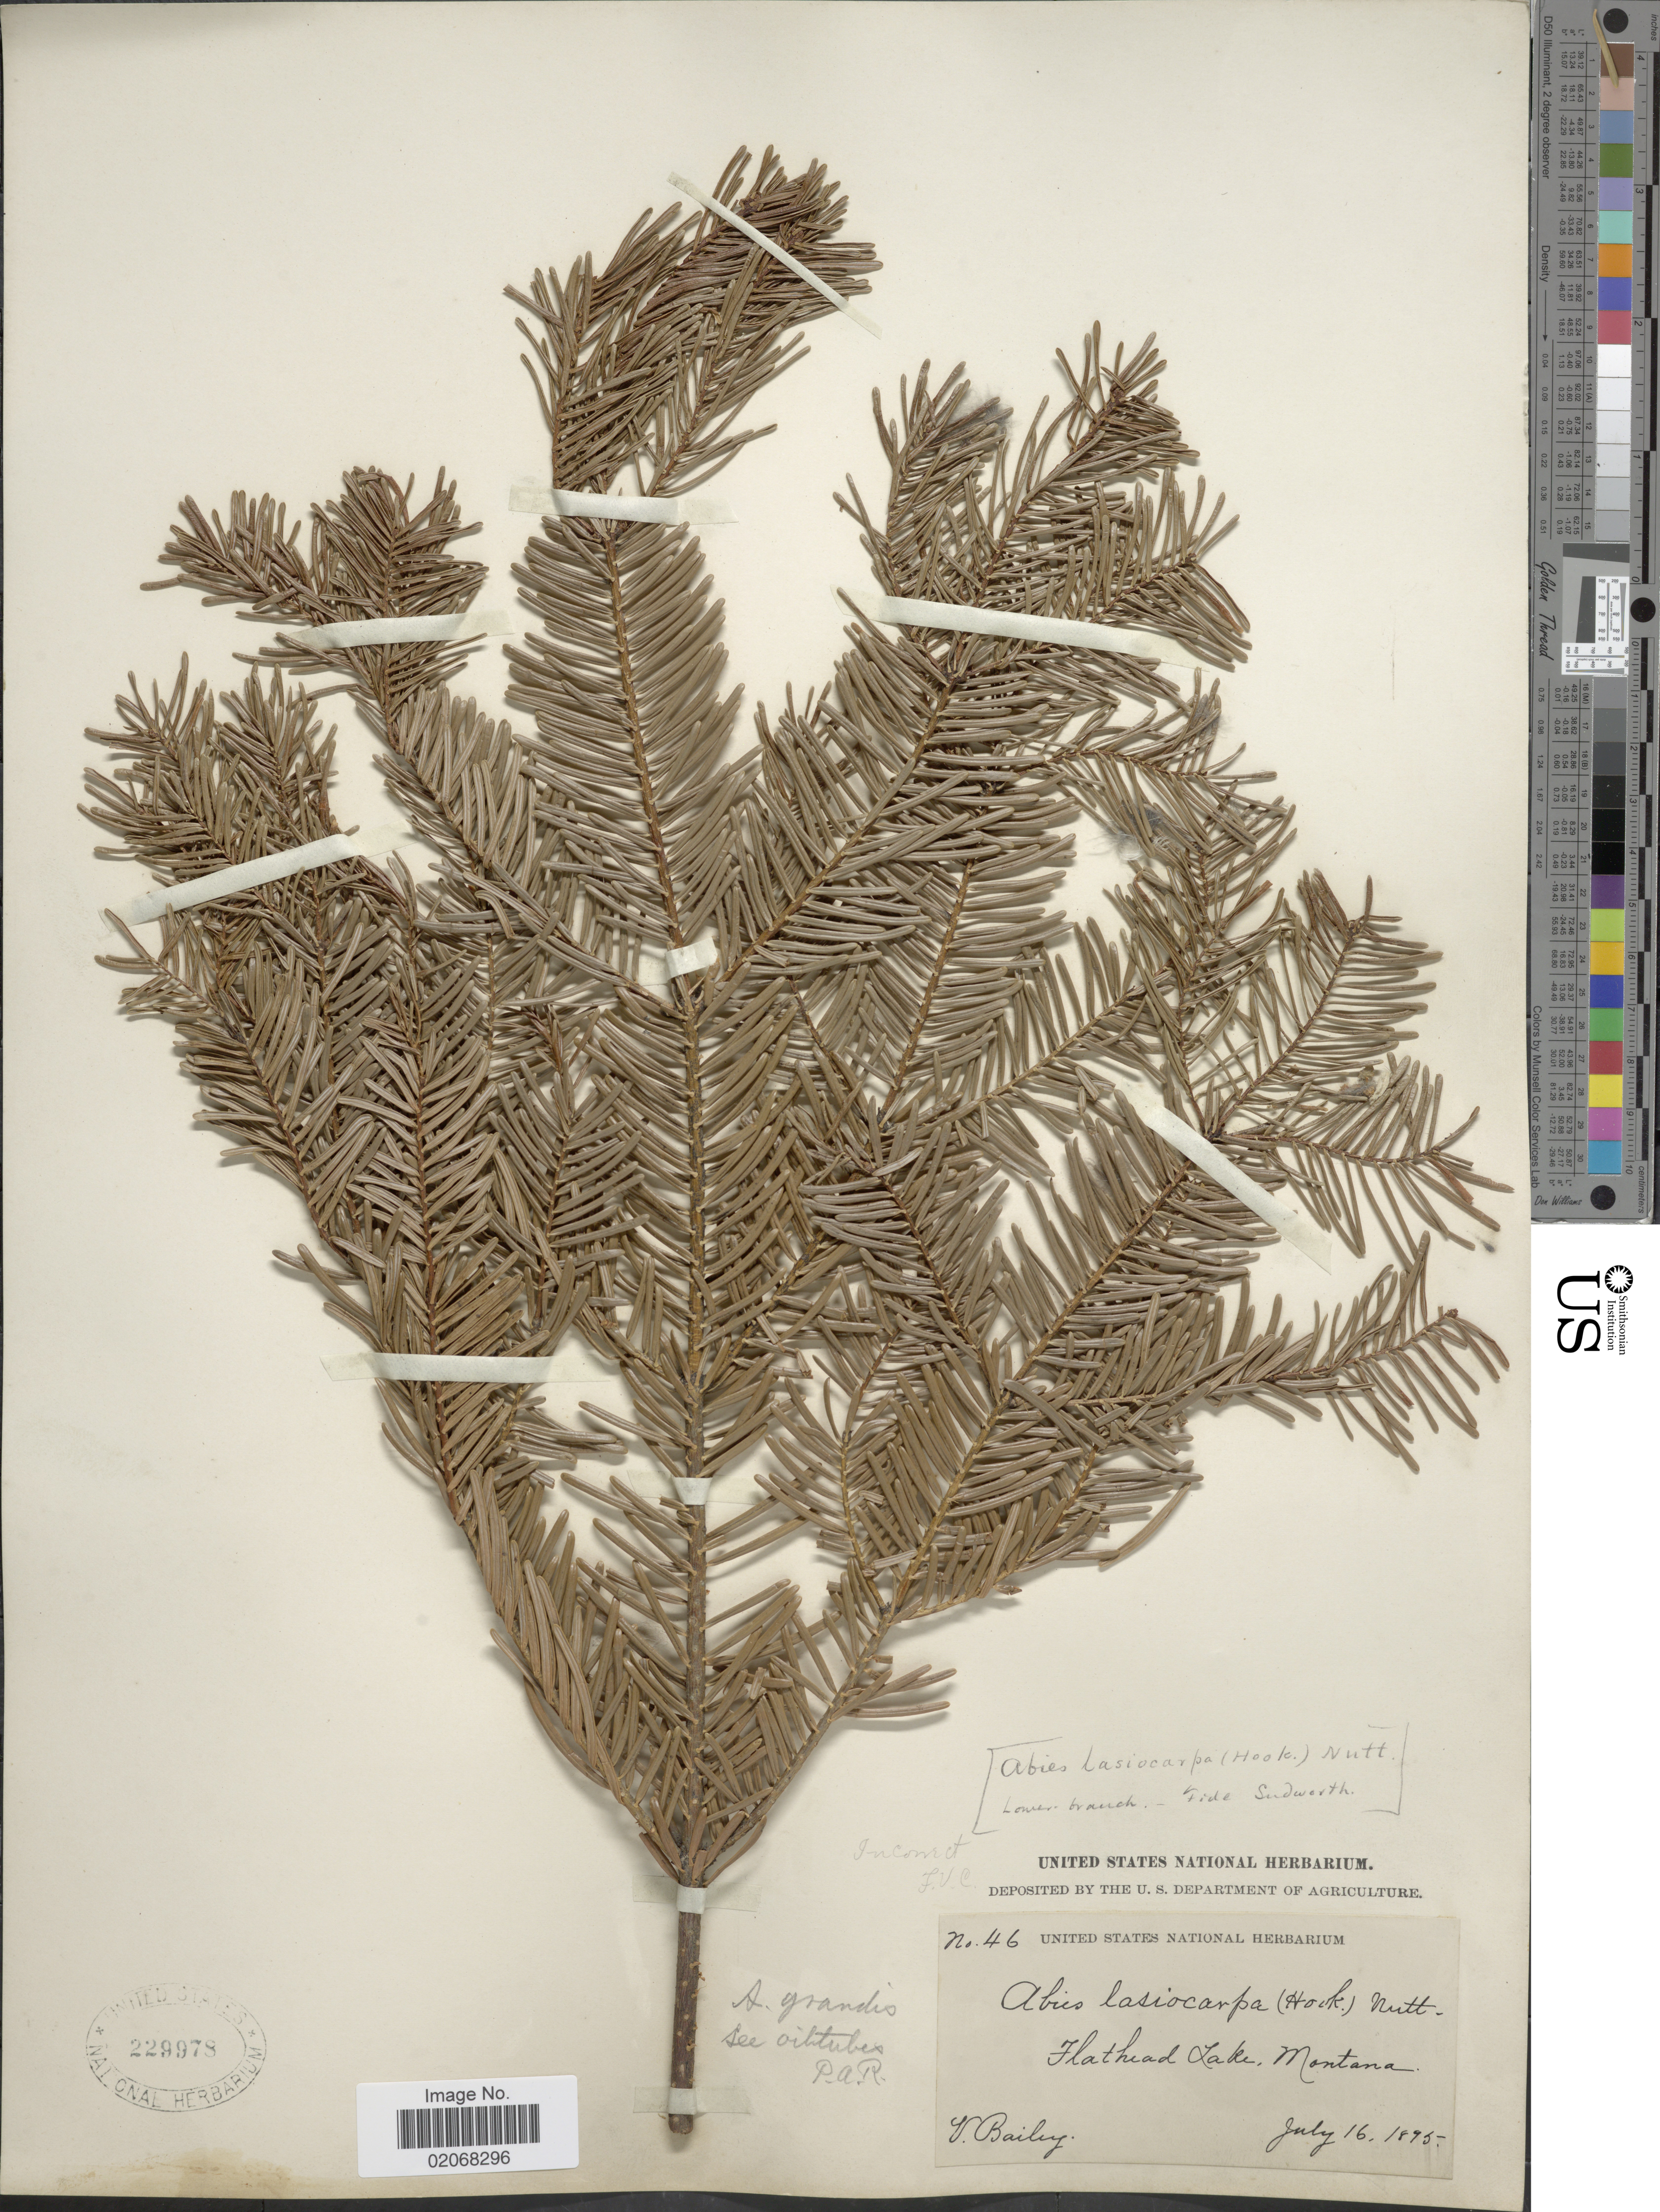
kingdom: Plantae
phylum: Tracheophyta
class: Pinopsida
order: Pinales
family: Pinaceae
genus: Abies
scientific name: Abies lasiocarpa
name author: (Hook.) Nutt.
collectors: V. L. Bailey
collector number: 46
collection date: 1895-07-16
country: United States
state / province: Montana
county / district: Lake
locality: Flathead Lake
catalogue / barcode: US 229978